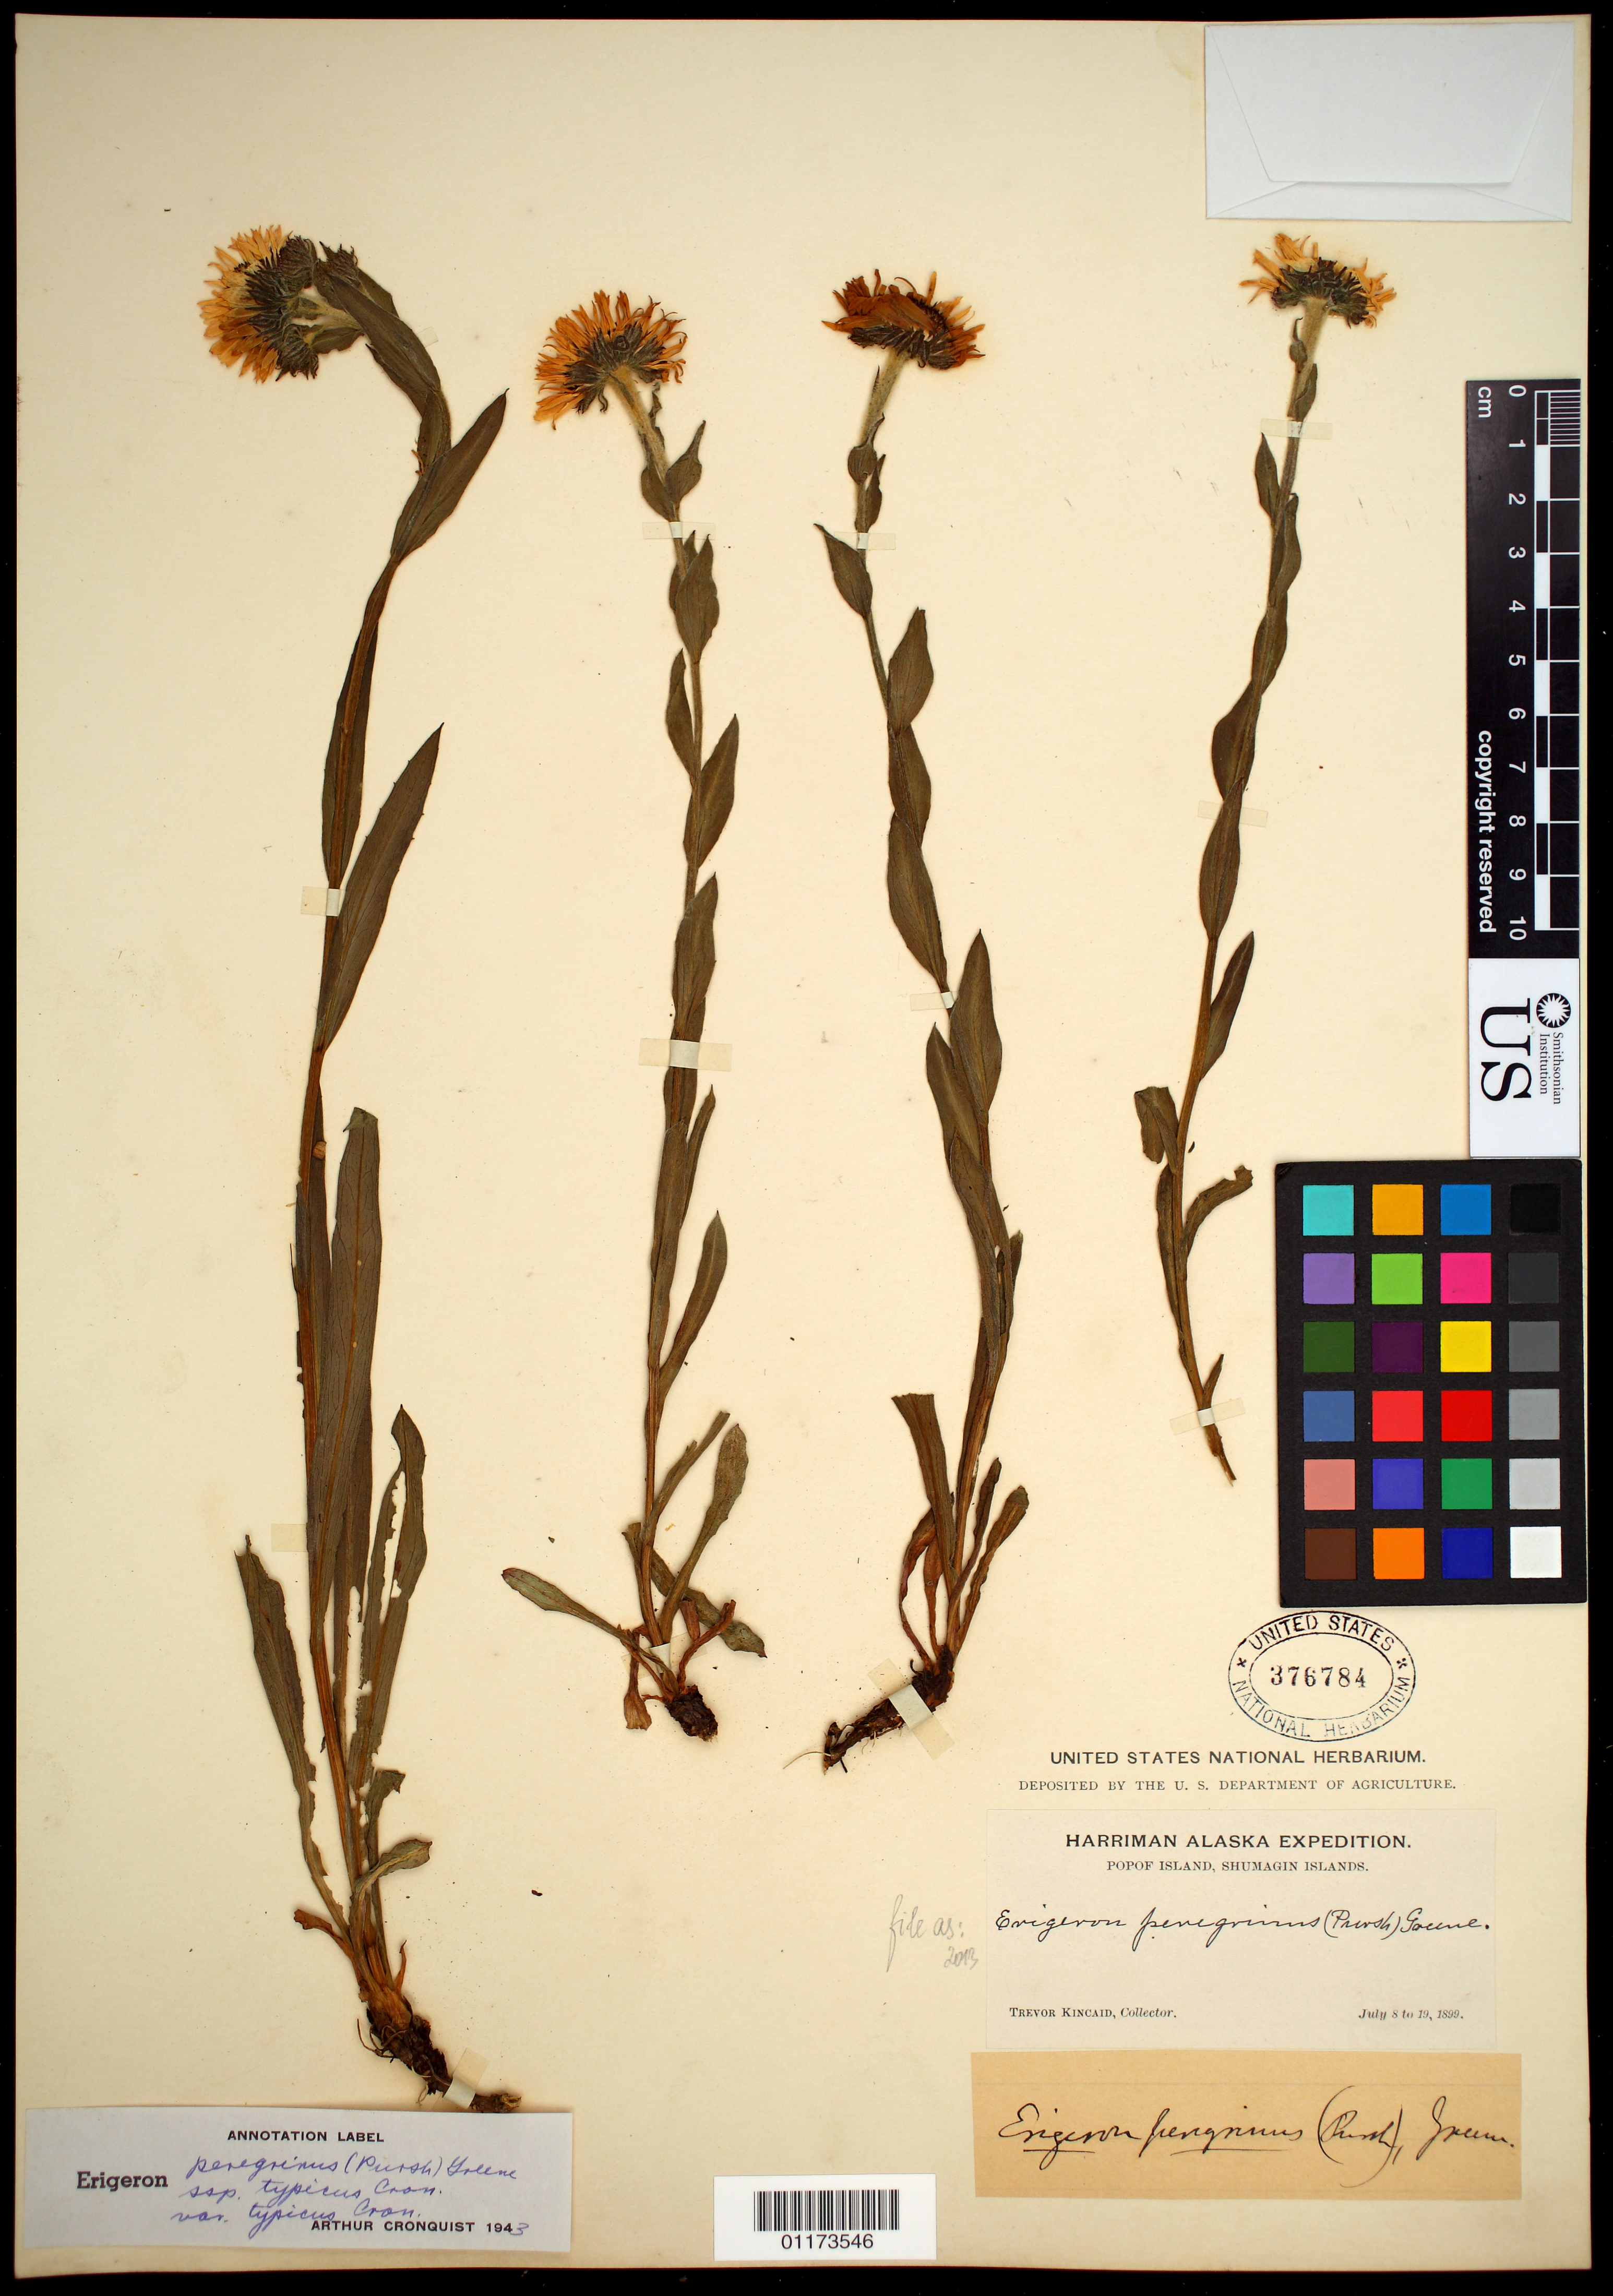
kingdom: Plantae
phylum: Tracheophyta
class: Magnoliopsida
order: Asterales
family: Asteraceae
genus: Erigeron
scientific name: Erigeron peregrinus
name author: (Banks ex Pursh) Greene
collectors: T. C. Kincaid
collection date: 1899-07-08/1899-07-19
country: United States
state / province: Alaska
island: Popof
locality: Popof Island.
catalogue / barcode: US 376784